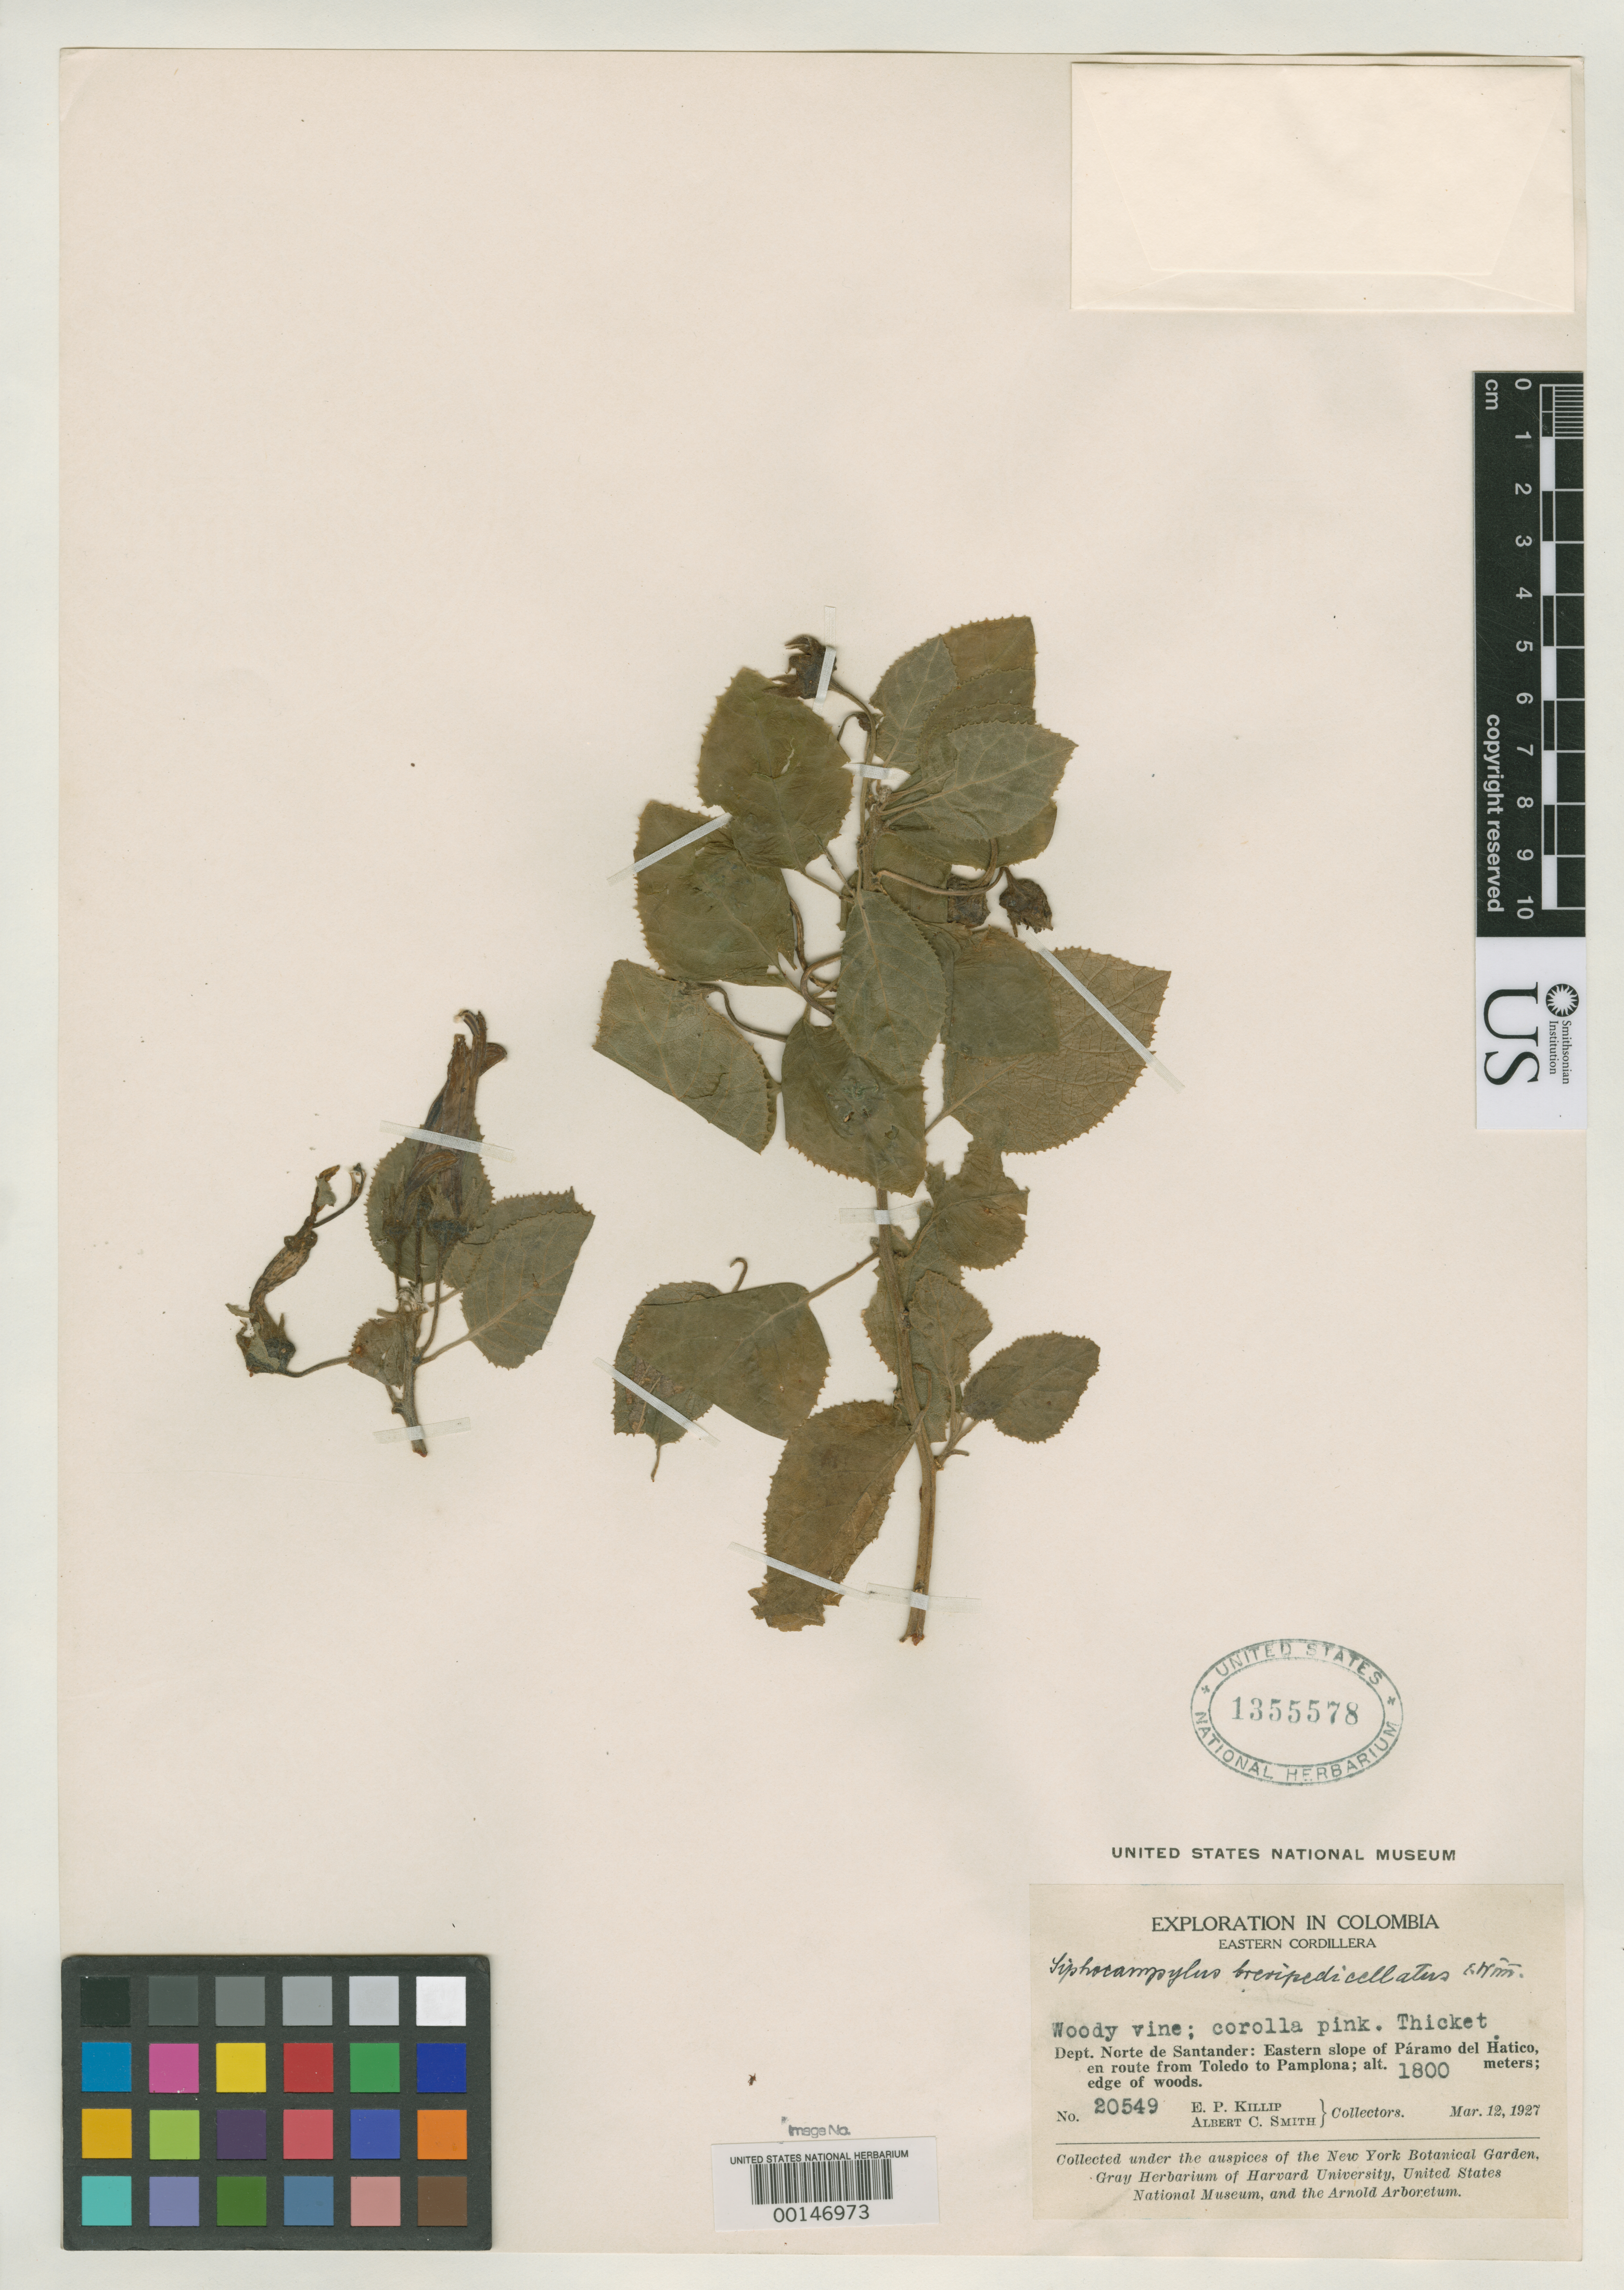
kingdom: Plantae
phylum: Tracheophyta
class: Magnoliopsida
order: Asterales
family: Campanulaceae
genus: Siphocampylus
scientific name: Siphocampylus brevipedicellatus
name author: E. Wimm.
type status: Isotype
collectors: E. P. Killip & A. C. Smith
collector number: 20549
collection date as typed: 12 Mar 1927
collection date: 1927-03-12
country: Colombia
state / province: Norte de Santander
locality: Eastern slope of Paramo del Hatico.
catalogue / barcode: US 1355578